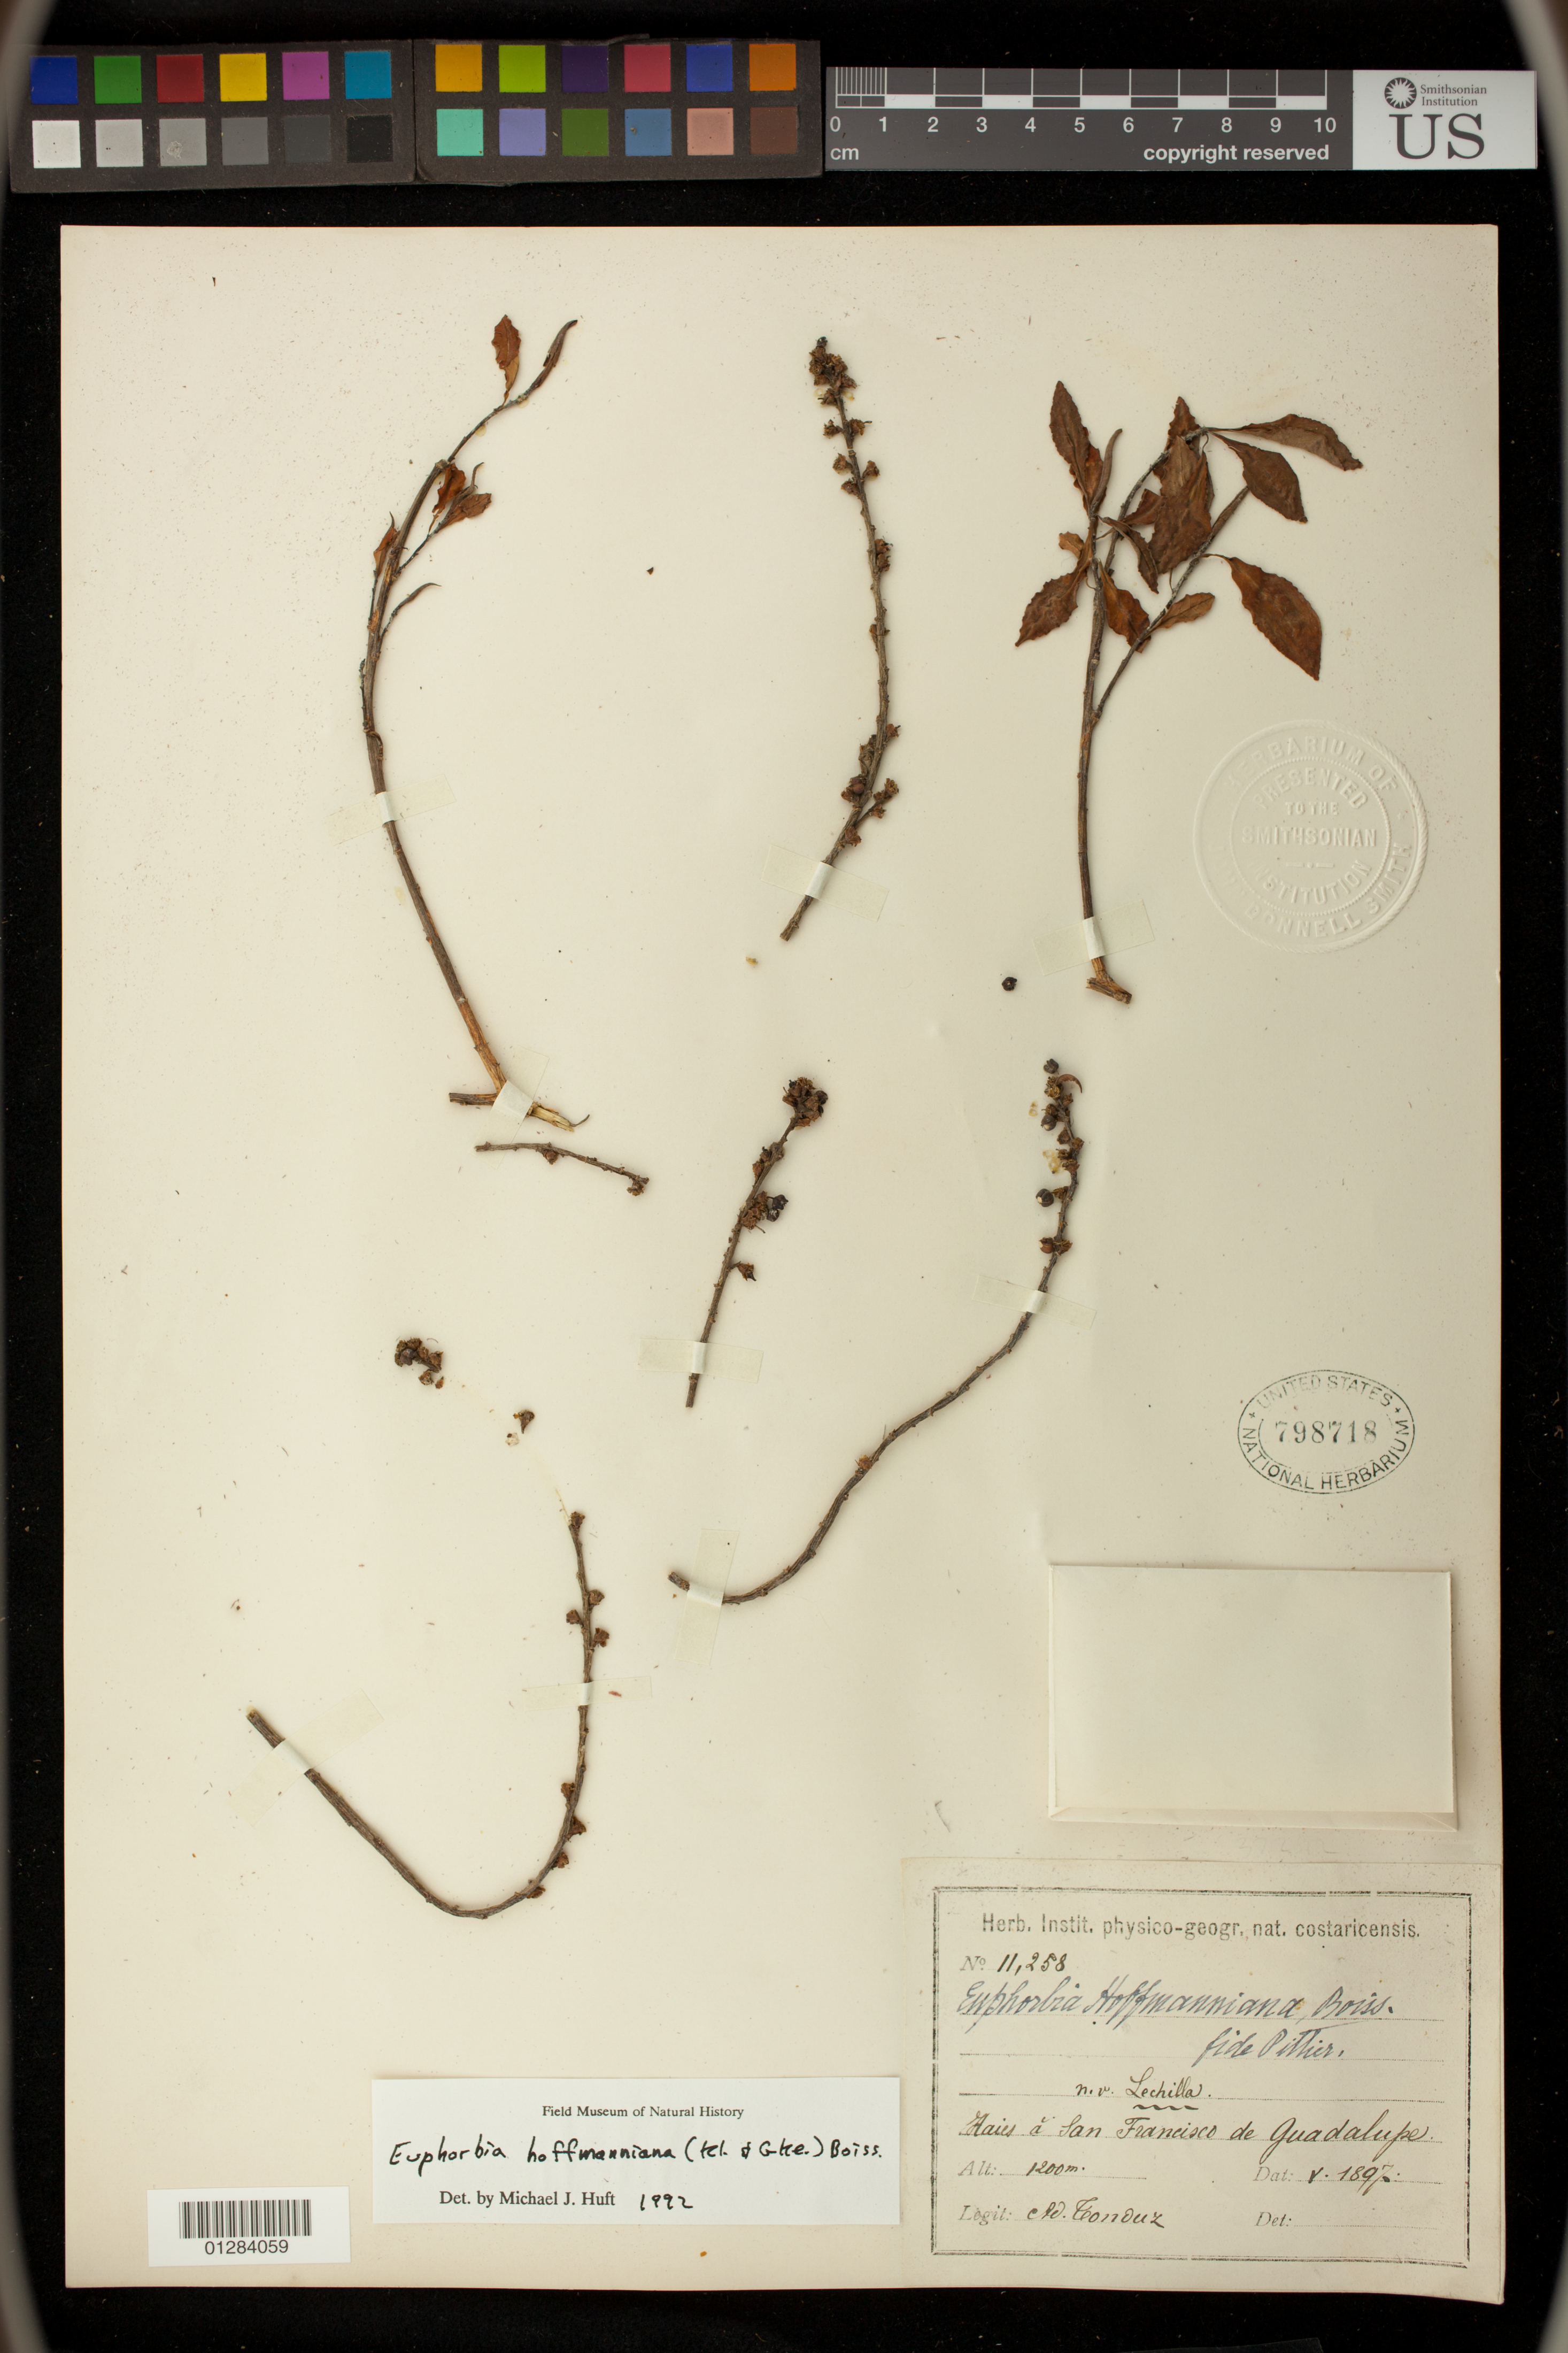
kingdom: Plantae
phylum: Tracheophyta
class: Magnoliopsida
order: Malpighiales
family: Euphorbiaceae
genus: Euphorbia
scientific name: Euphorbia hoffmanniana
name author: (Klotzsch & Garcke) Boiss.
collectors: A. Tonduz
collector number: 11258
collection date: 1897-05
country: Costa Rica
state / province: San José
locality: Aaies [sp?] a San Francisco de Guadalupe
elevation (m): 1200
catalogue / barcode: US 798718